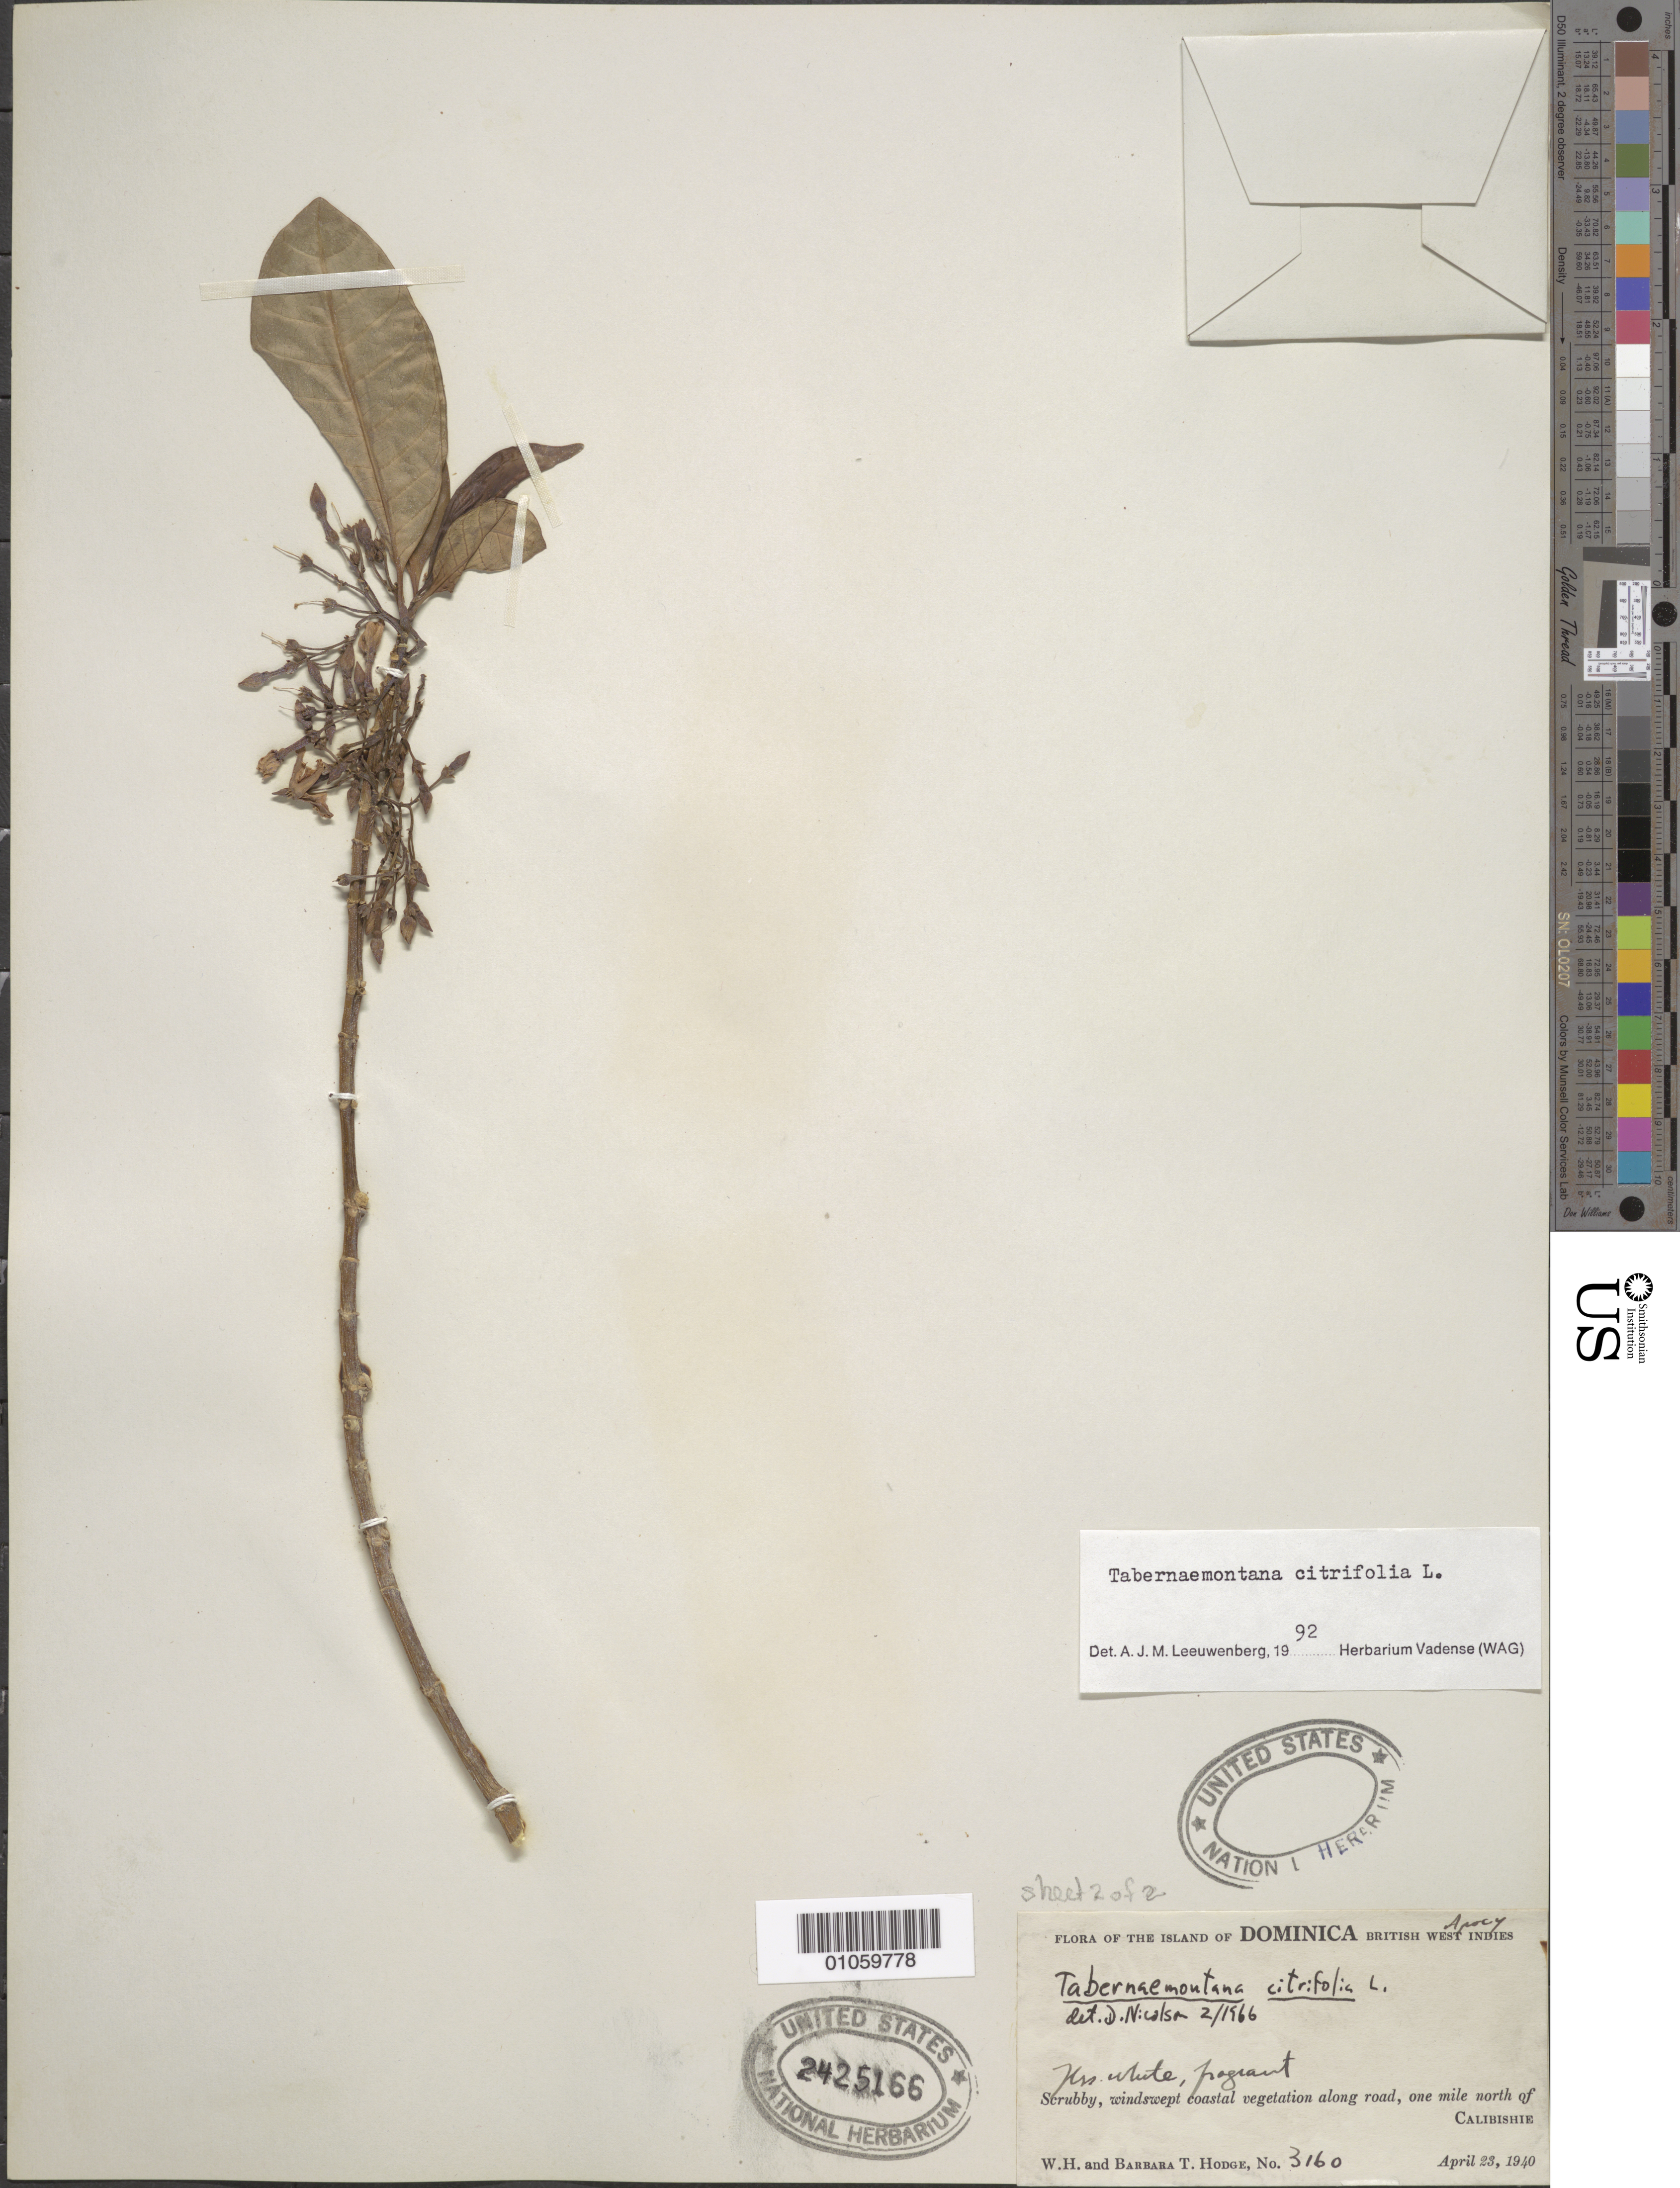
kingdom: Plantae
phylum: Tracheophyta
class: Magnoliopsida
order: Gentianales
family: Apocynaceae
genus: Tabernaemontana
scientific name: Tabernaemontana citrifolia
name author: L.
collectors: W. Hodge & B. Hodge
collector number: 3160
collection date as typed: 23 Apr 1940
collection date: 1940-04-23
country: Dominica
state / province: St. Andrew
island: Dominica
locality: Coastal, along road, 1 mi. north of Calibishie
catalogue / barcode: US 2425166